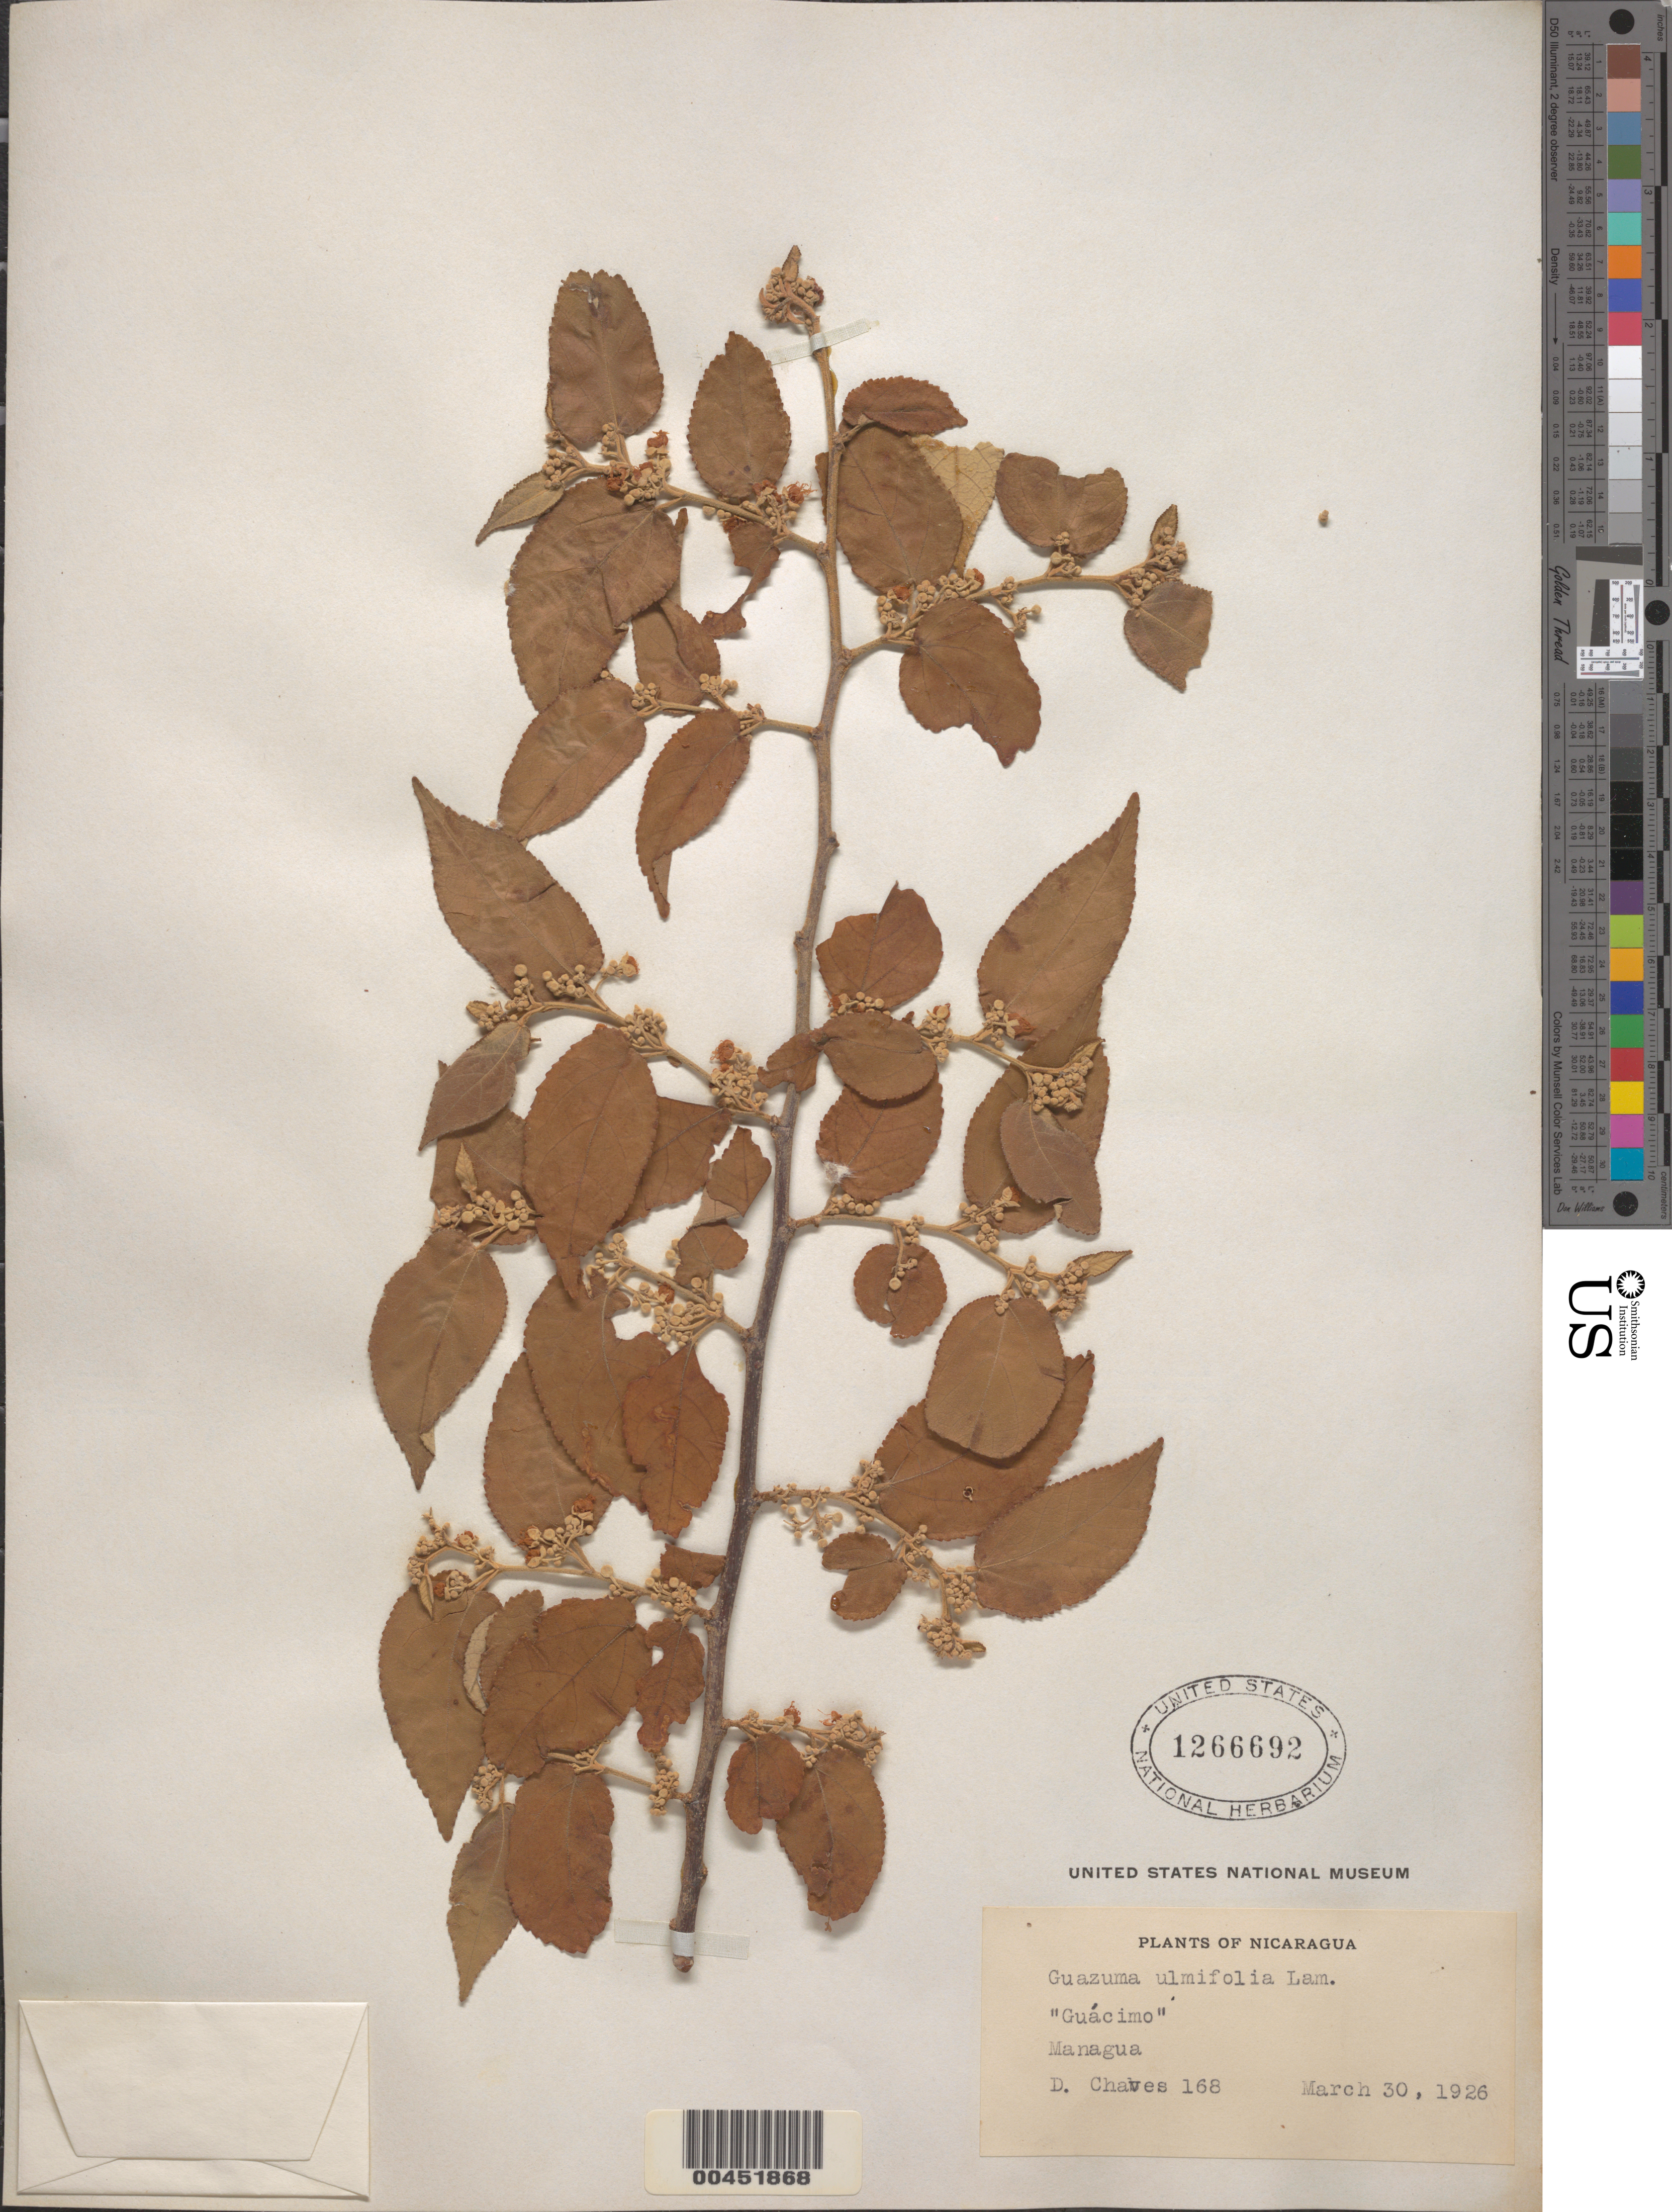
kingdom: Plantae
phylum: Tracheophyta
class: Magnoliopsida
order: Malvales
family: Malvaceae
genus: Guazuma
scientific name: Guazuma ulmifolia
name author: Lam.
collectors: D. Chaves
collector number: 168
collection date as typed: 30 Mar 1926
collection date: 1926-03-30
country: Nicaragua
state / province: Managua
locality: Managua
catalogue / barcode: US 1266692